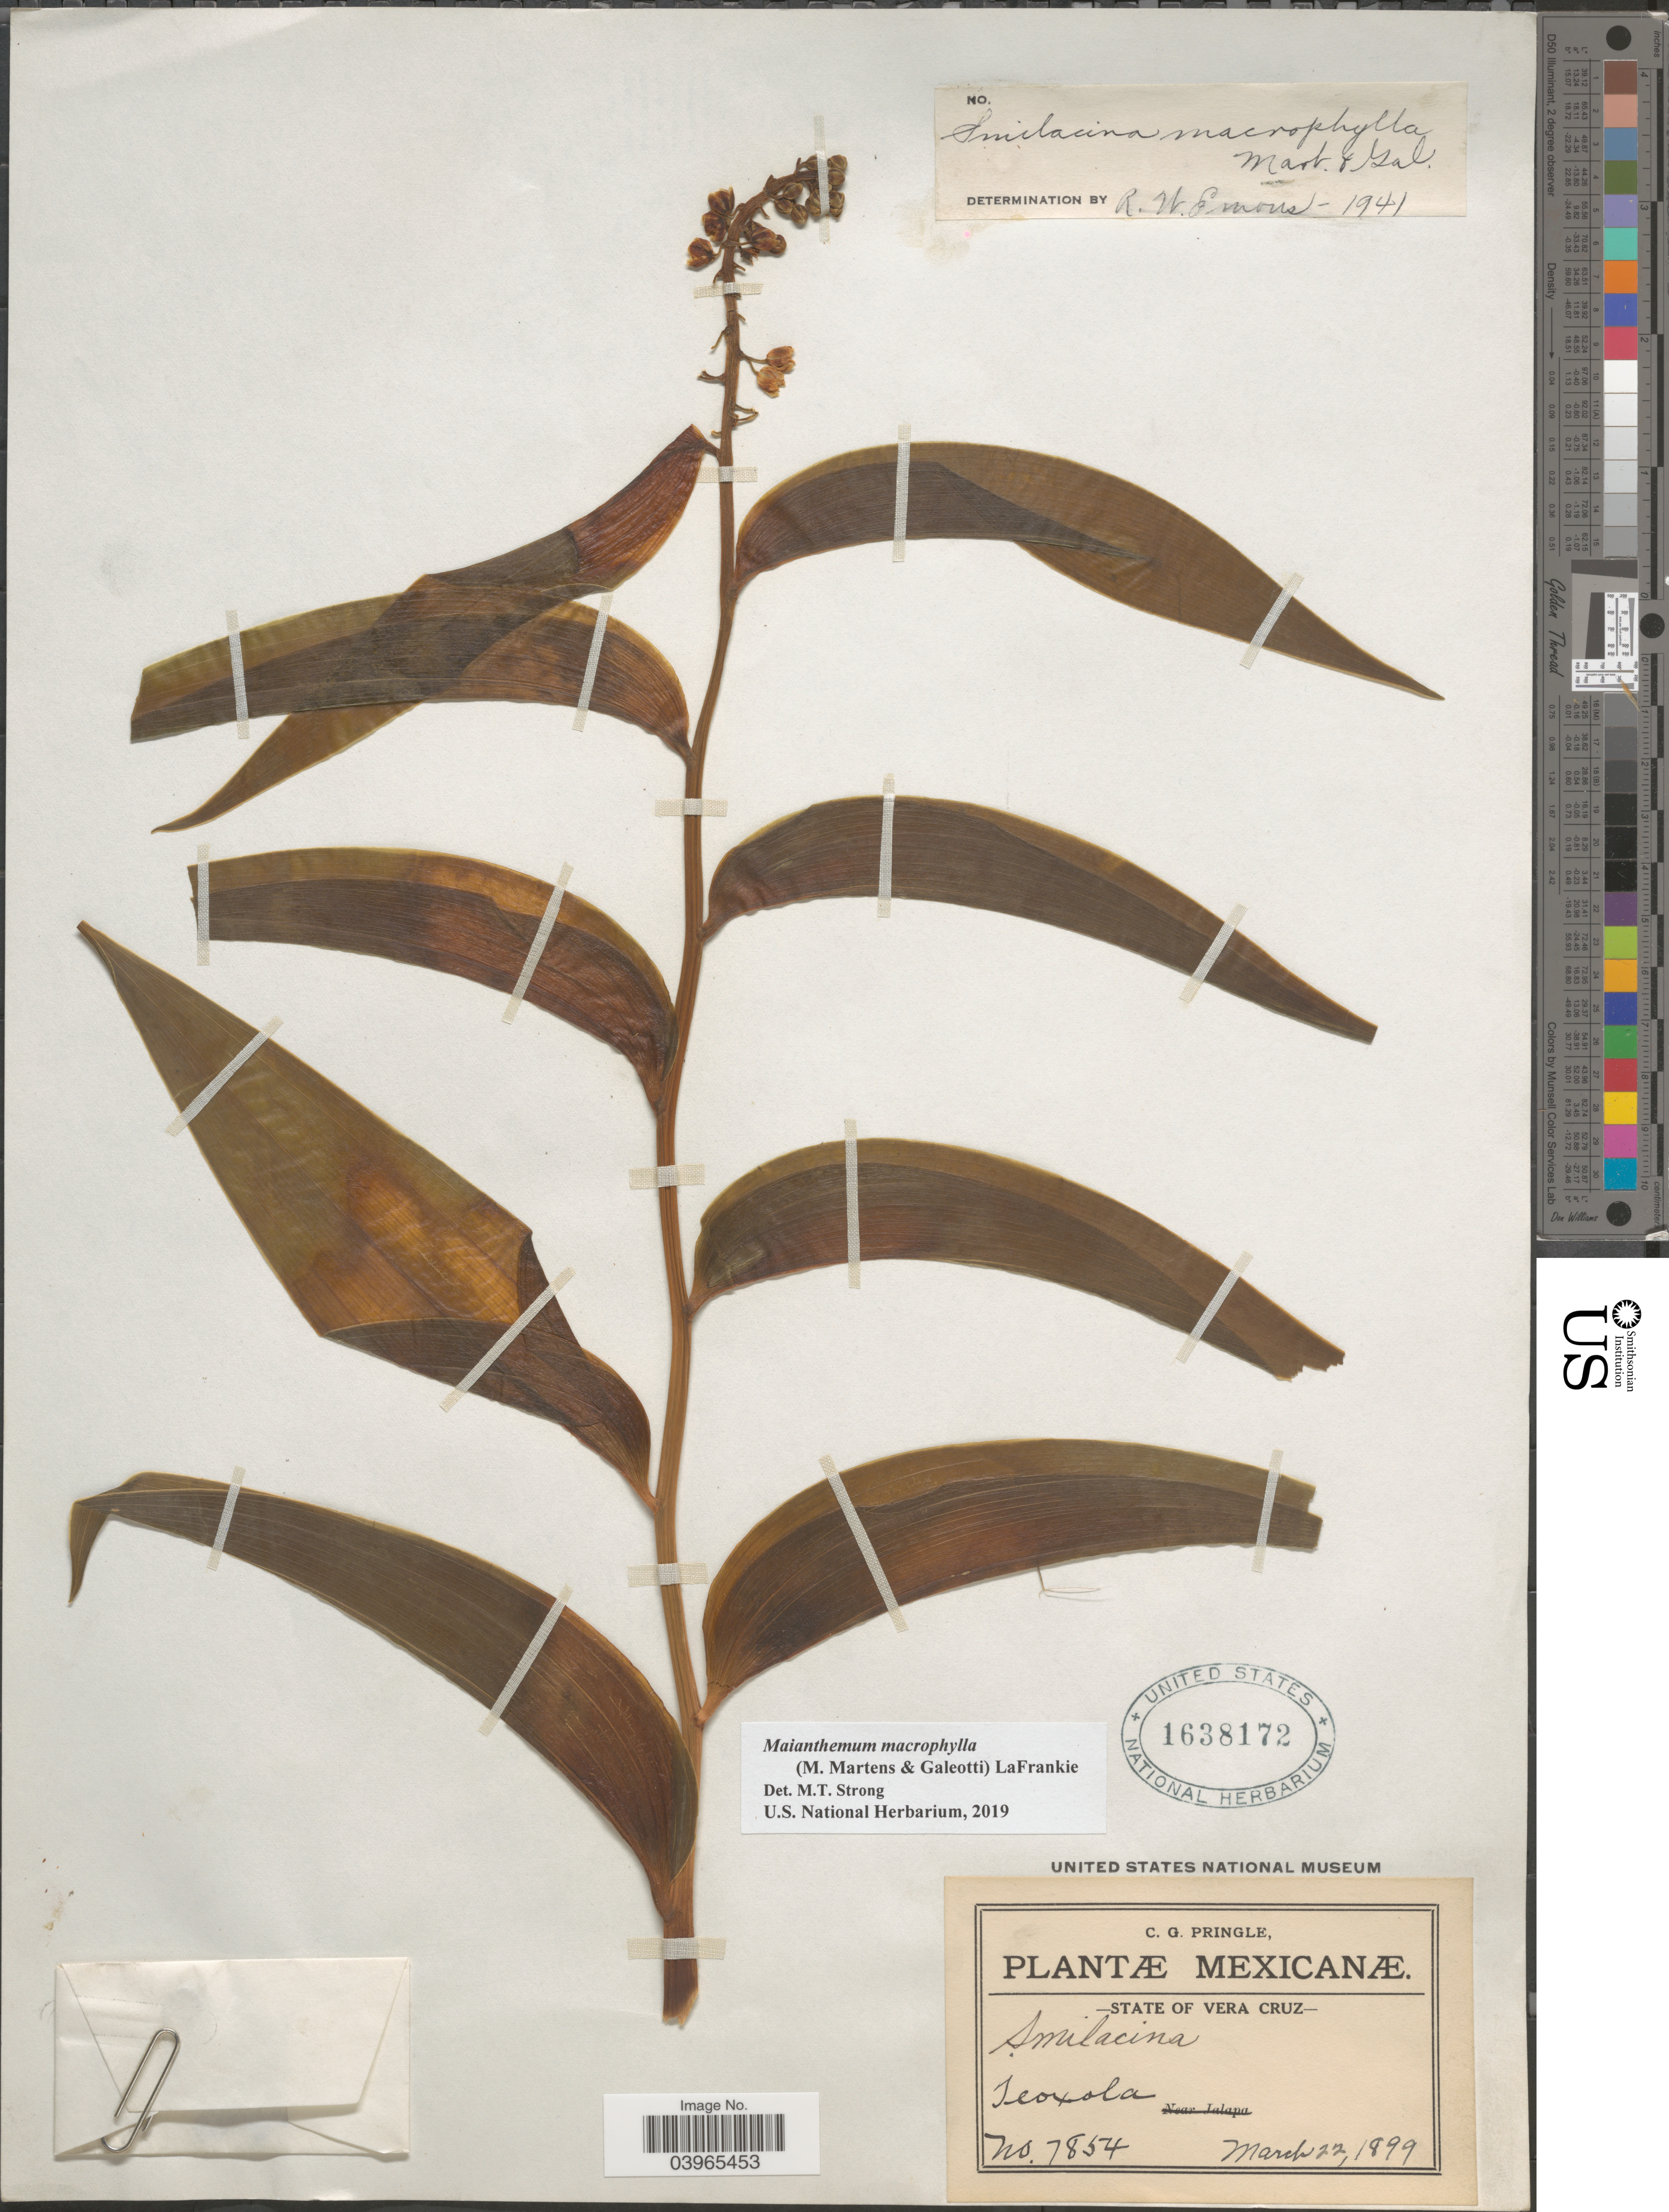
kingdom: Plantae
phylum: Tracheophyta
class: Liliopsida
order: Asparagales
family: Asparagaceae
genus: Maianthemum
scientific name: Maianthemum macrophyllum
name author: (M. Martens & Galeotti) LaFrankie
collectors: C. G. Pringle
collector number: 7854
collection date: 1899-03-22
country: Mexico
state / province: Veracruz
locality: State of Vera Cruz. Teoxolo.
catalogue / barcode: US 1638172